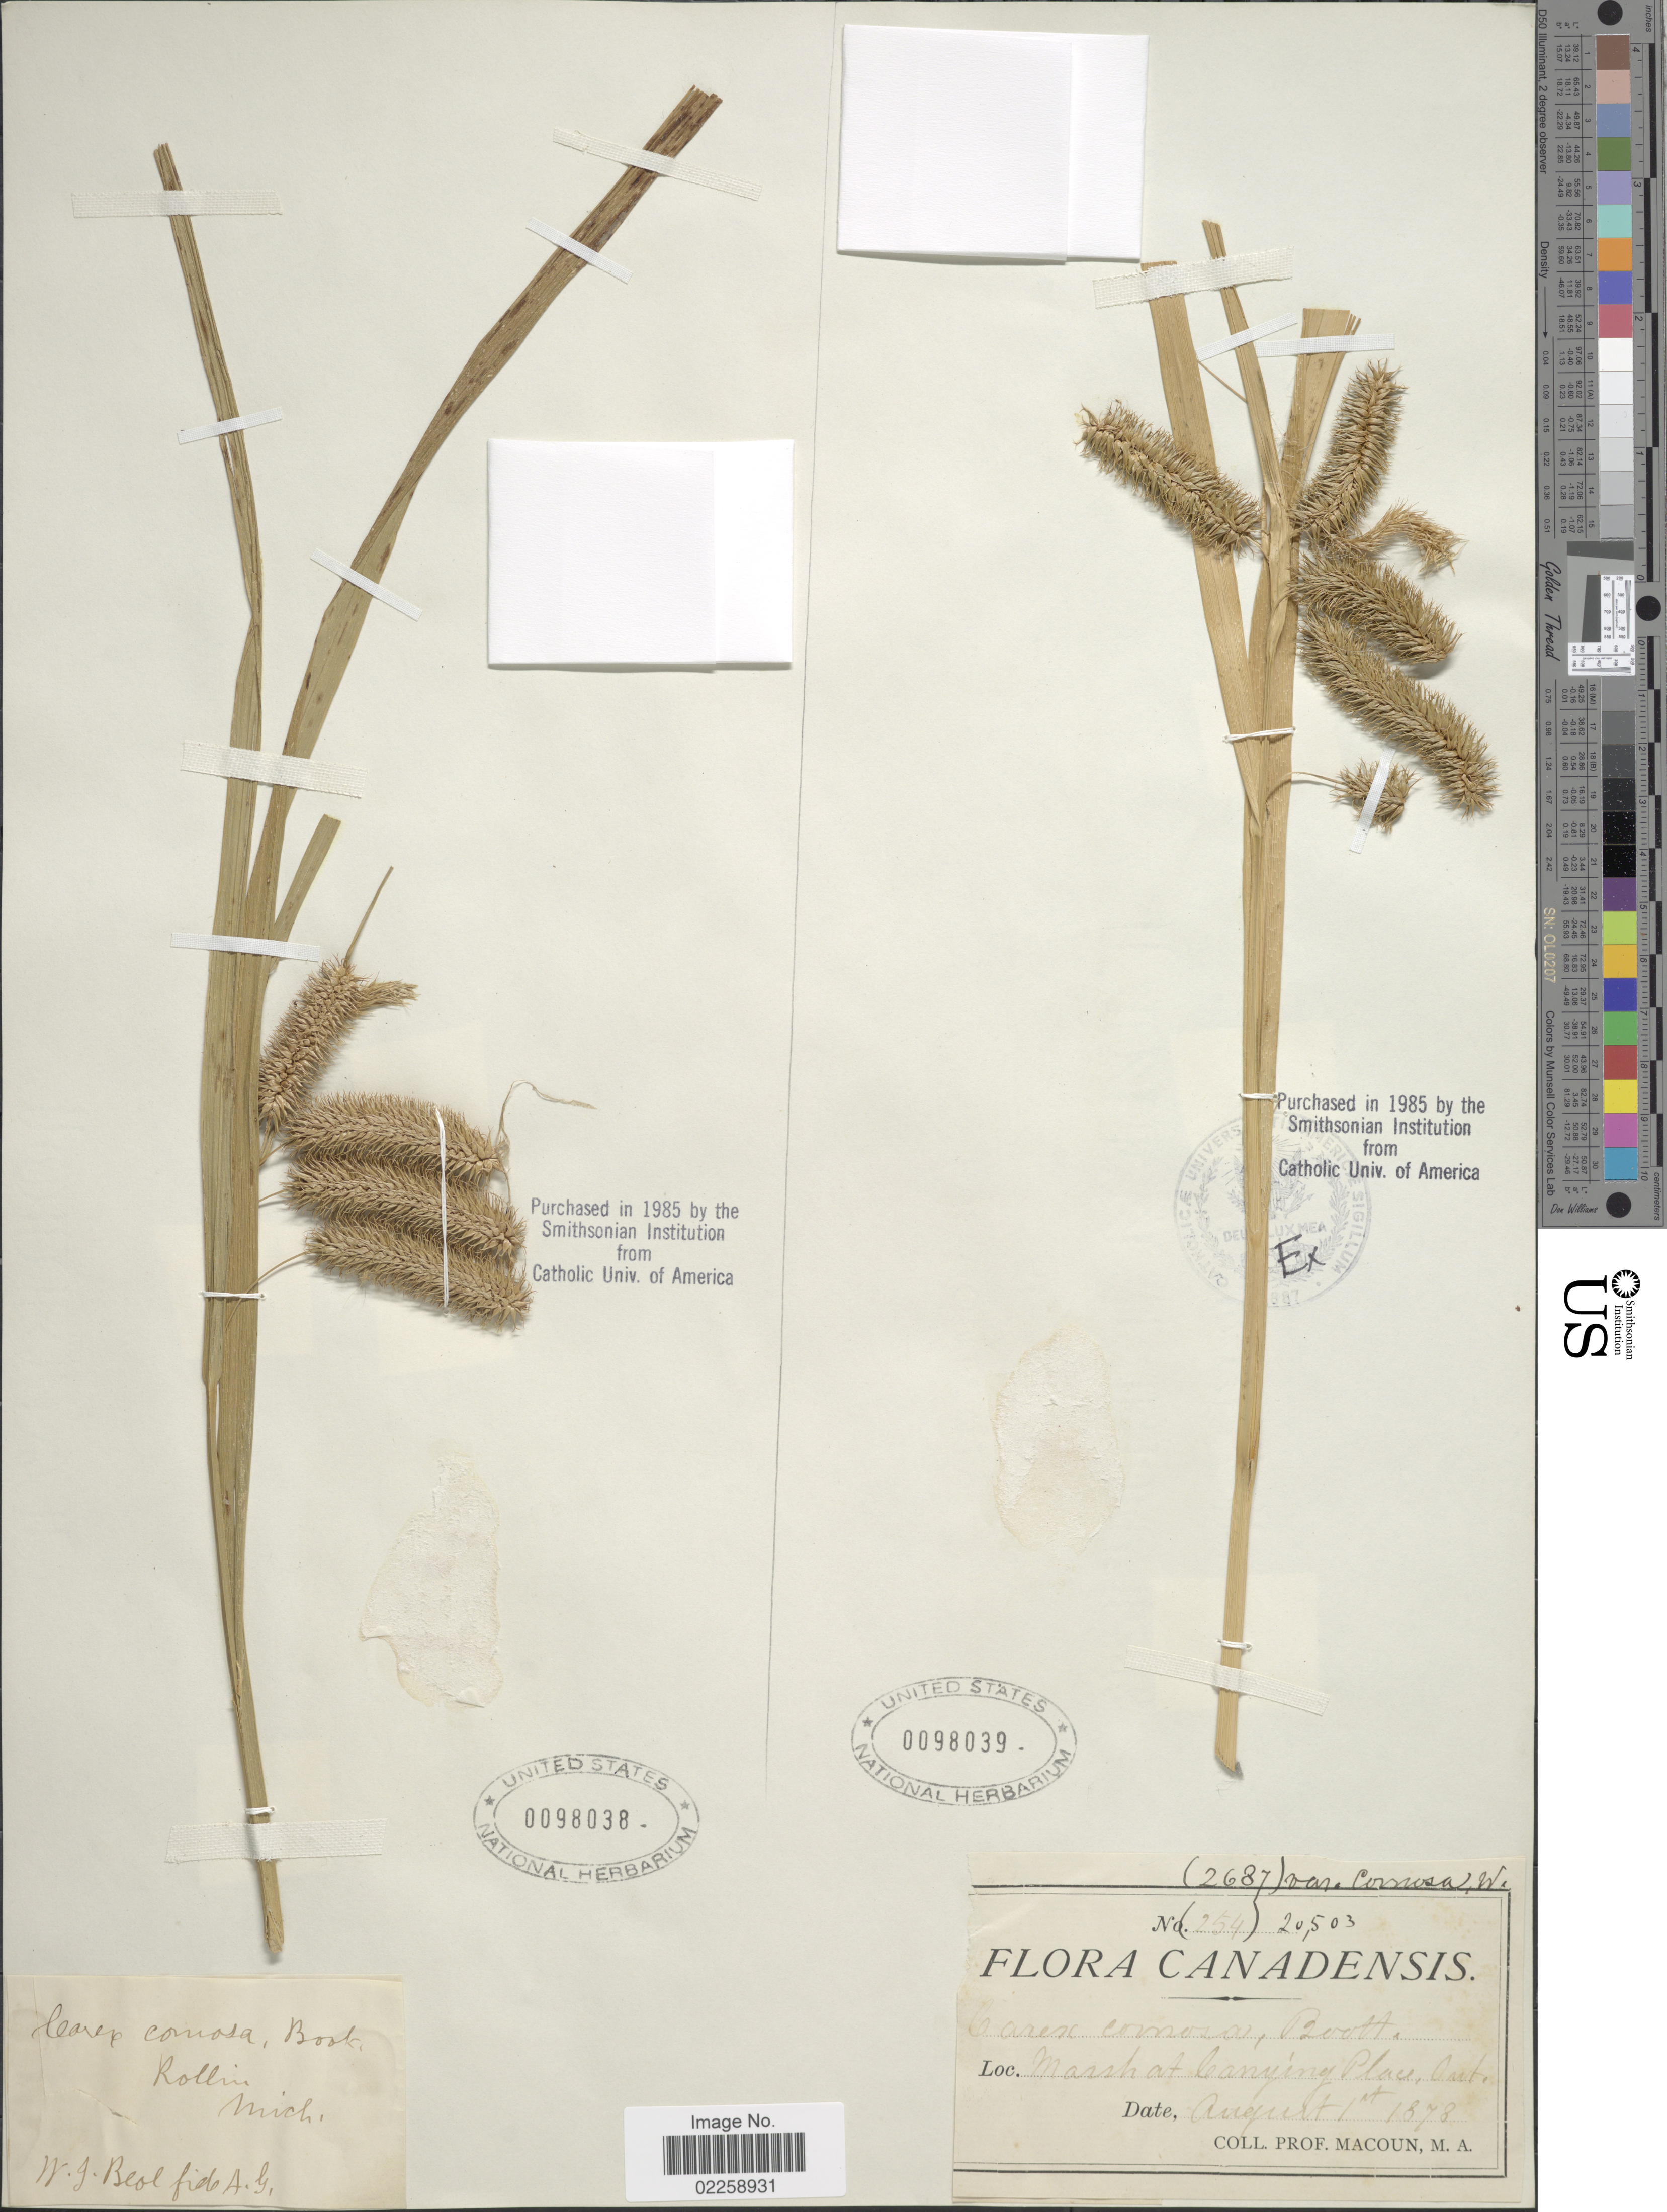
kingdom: Plantae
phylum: Tracheophyta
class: Liliopsida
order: Poales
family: Cyperaceae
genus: Carex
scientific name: Carex comosa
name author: Boott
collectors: -- Macoun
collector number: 254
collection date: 1878-08-01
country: Canada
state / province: Ontario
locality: Marsh at Caning Place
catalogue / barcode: US 98039-2